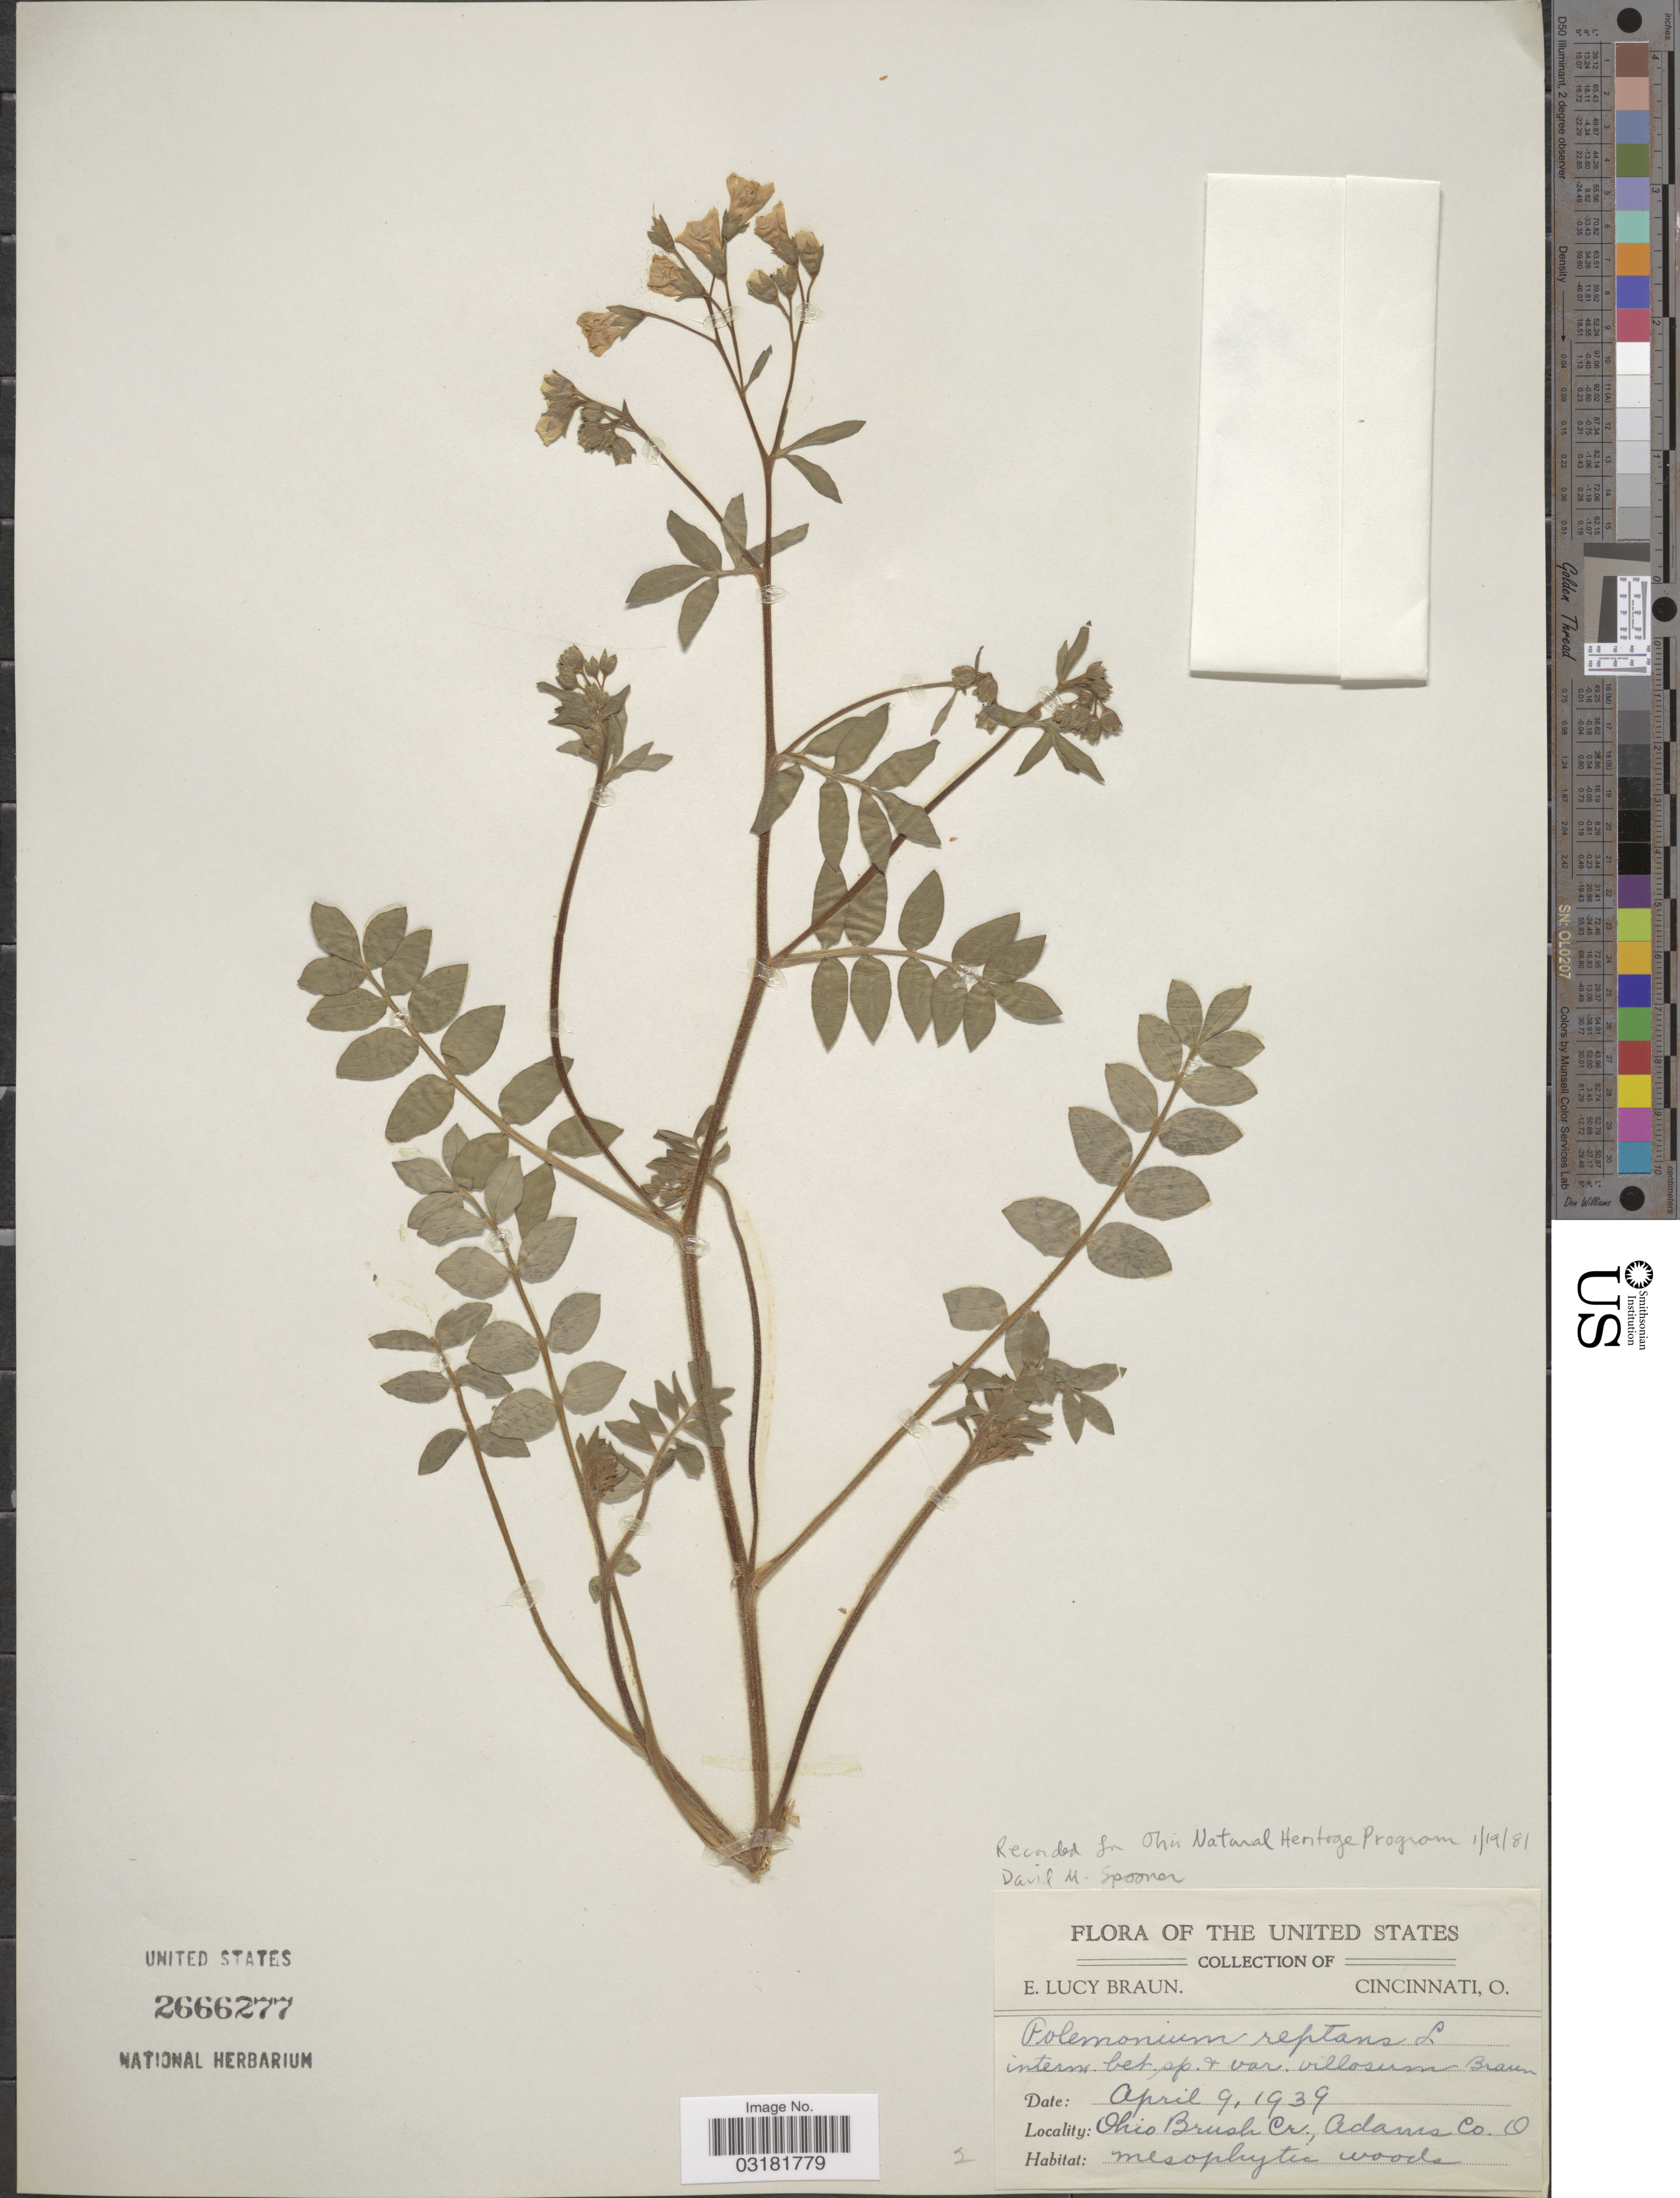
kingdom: Plantae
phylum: Tracheophyta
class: Magnoliopsida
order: Ericales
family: Polemoniaceae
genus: Polemonium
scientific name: Polemonium reptans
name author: L.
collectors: E. L. Braun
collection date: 1939-04-09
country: United States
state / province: Ohio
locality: Ohio Brush Cr., Adams Co. O.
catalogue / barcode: US 2666277